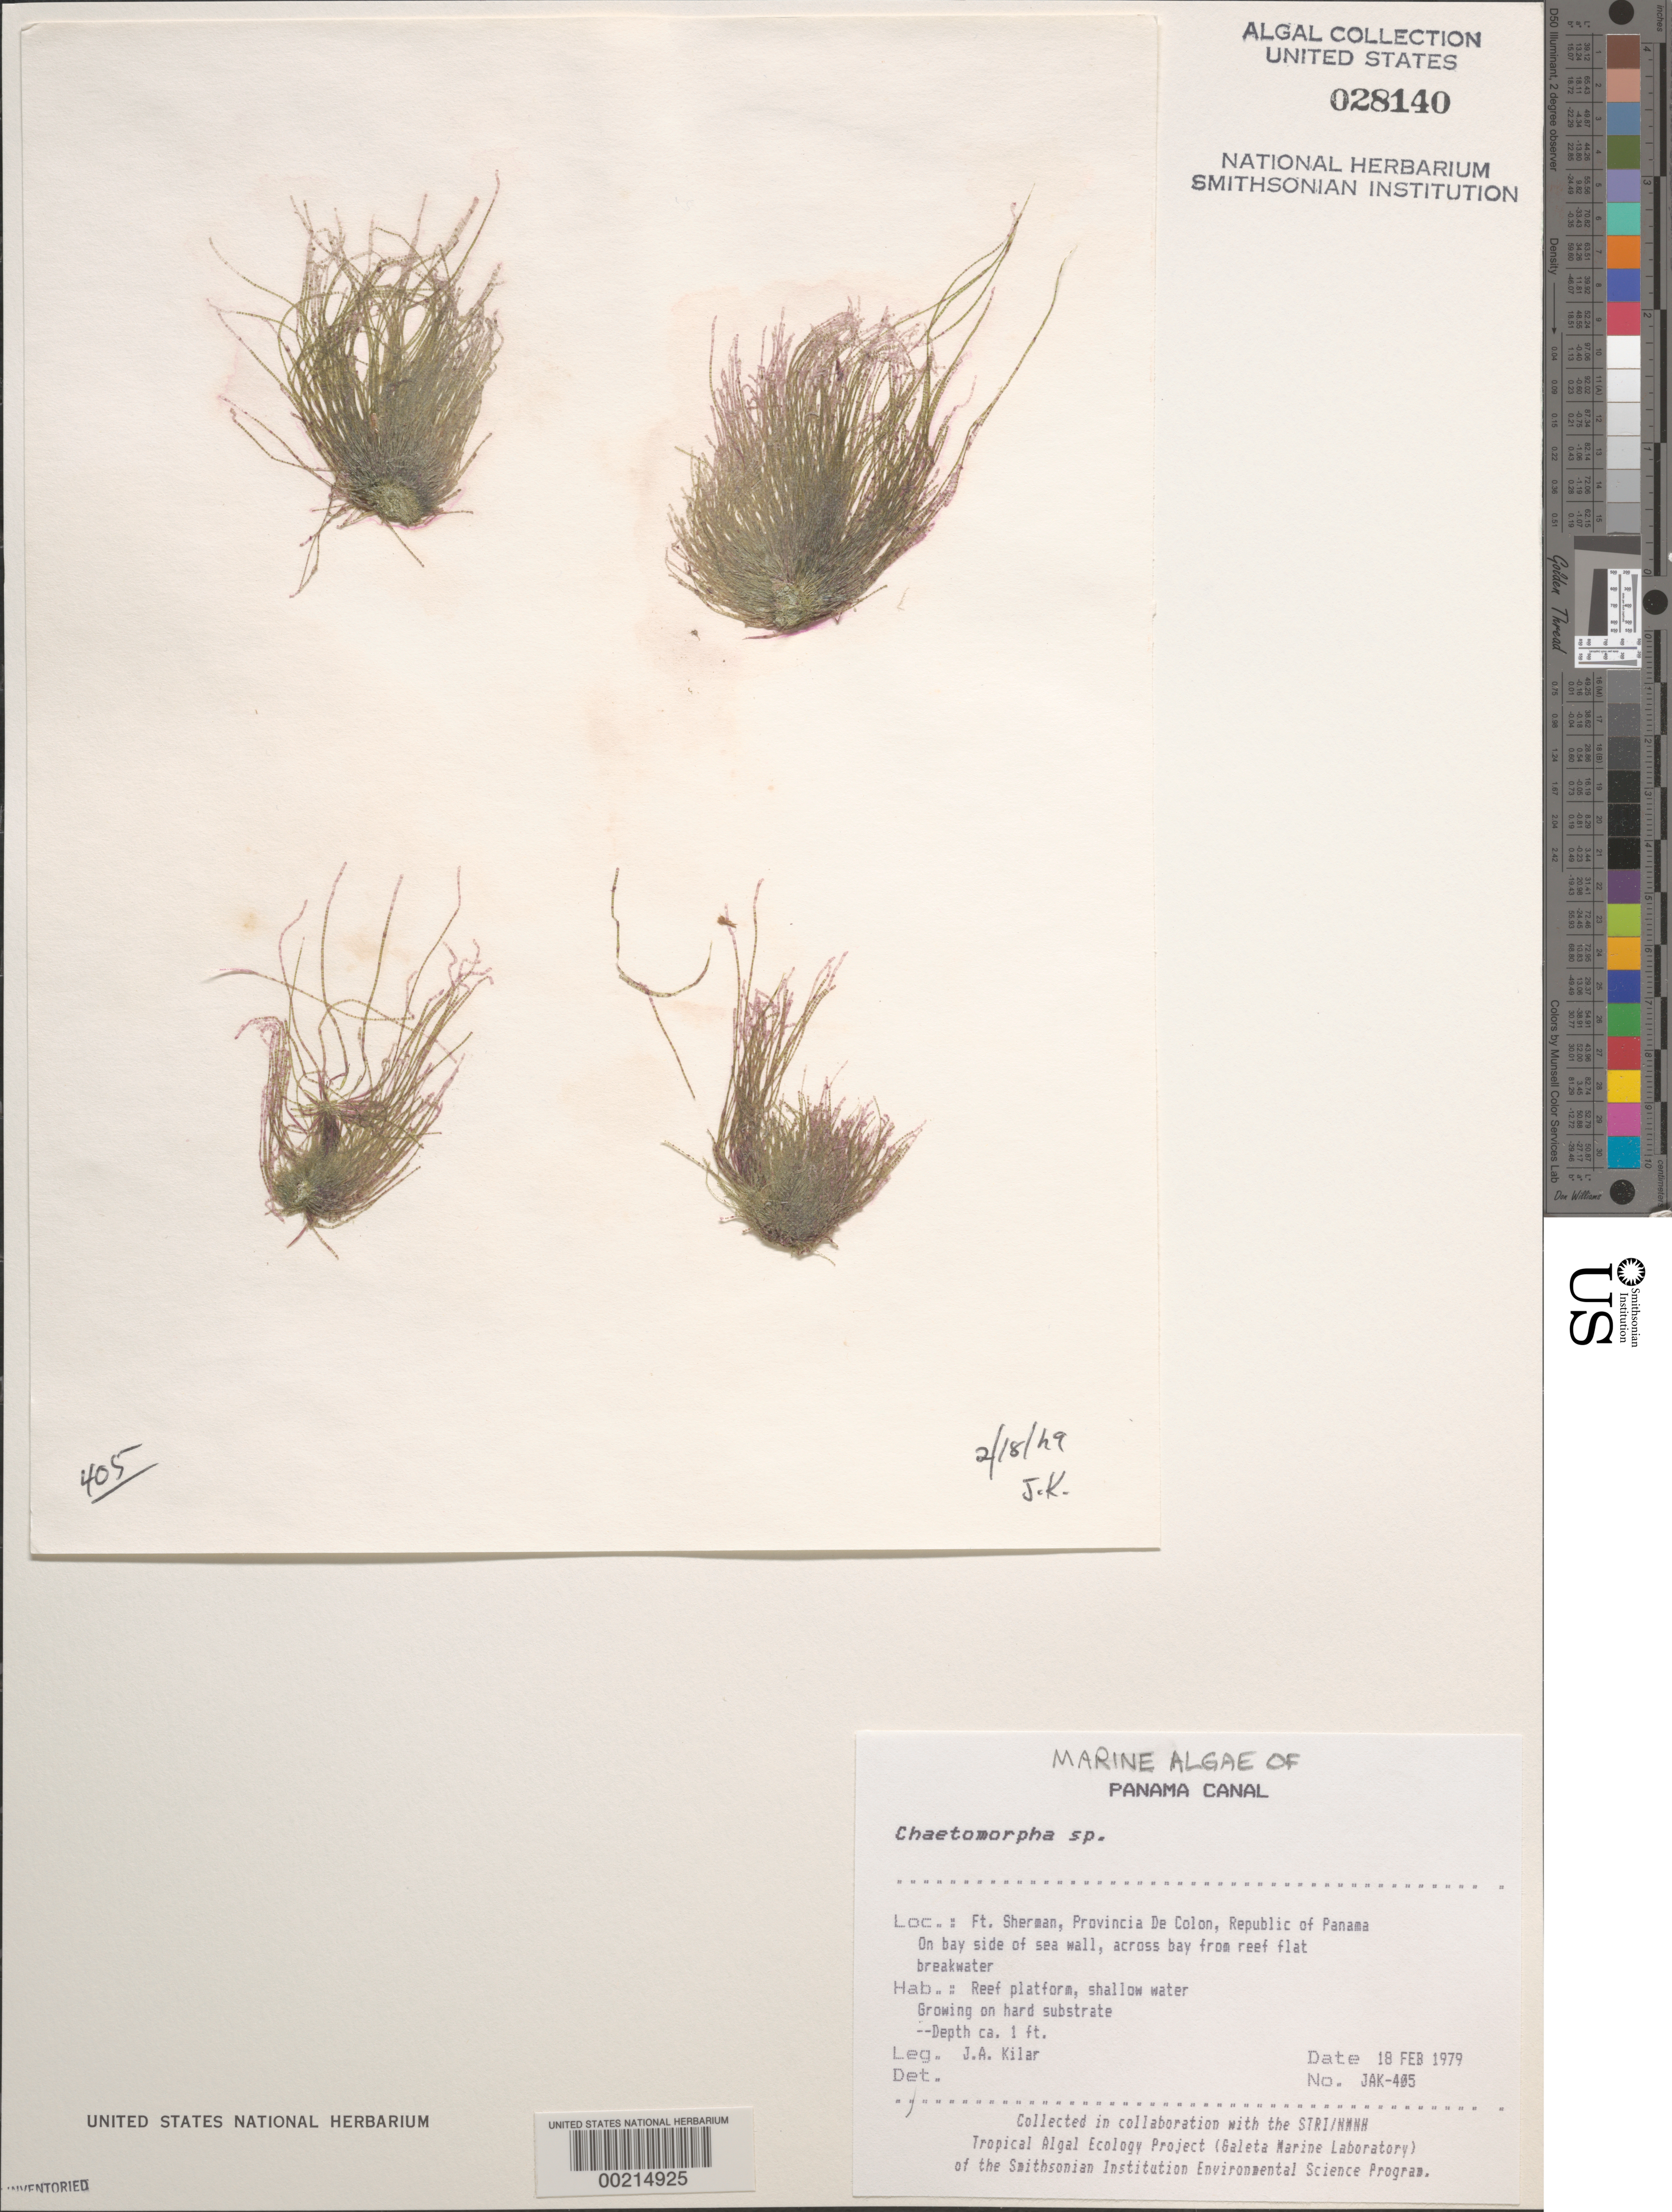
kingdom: Plantae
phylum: Chlorophyta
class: Ulvophyceae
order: Cladophorales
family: Cladophoraceae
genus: Chaetomorpha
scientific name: Chaetomorpha sp.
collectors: J. A. Kilar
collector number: JAK-405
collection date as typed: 18 Feb 1979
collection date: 1979-02-18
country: Panama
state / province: Colón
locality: Fort Sherman, Panama Canal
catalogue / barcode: US 28140